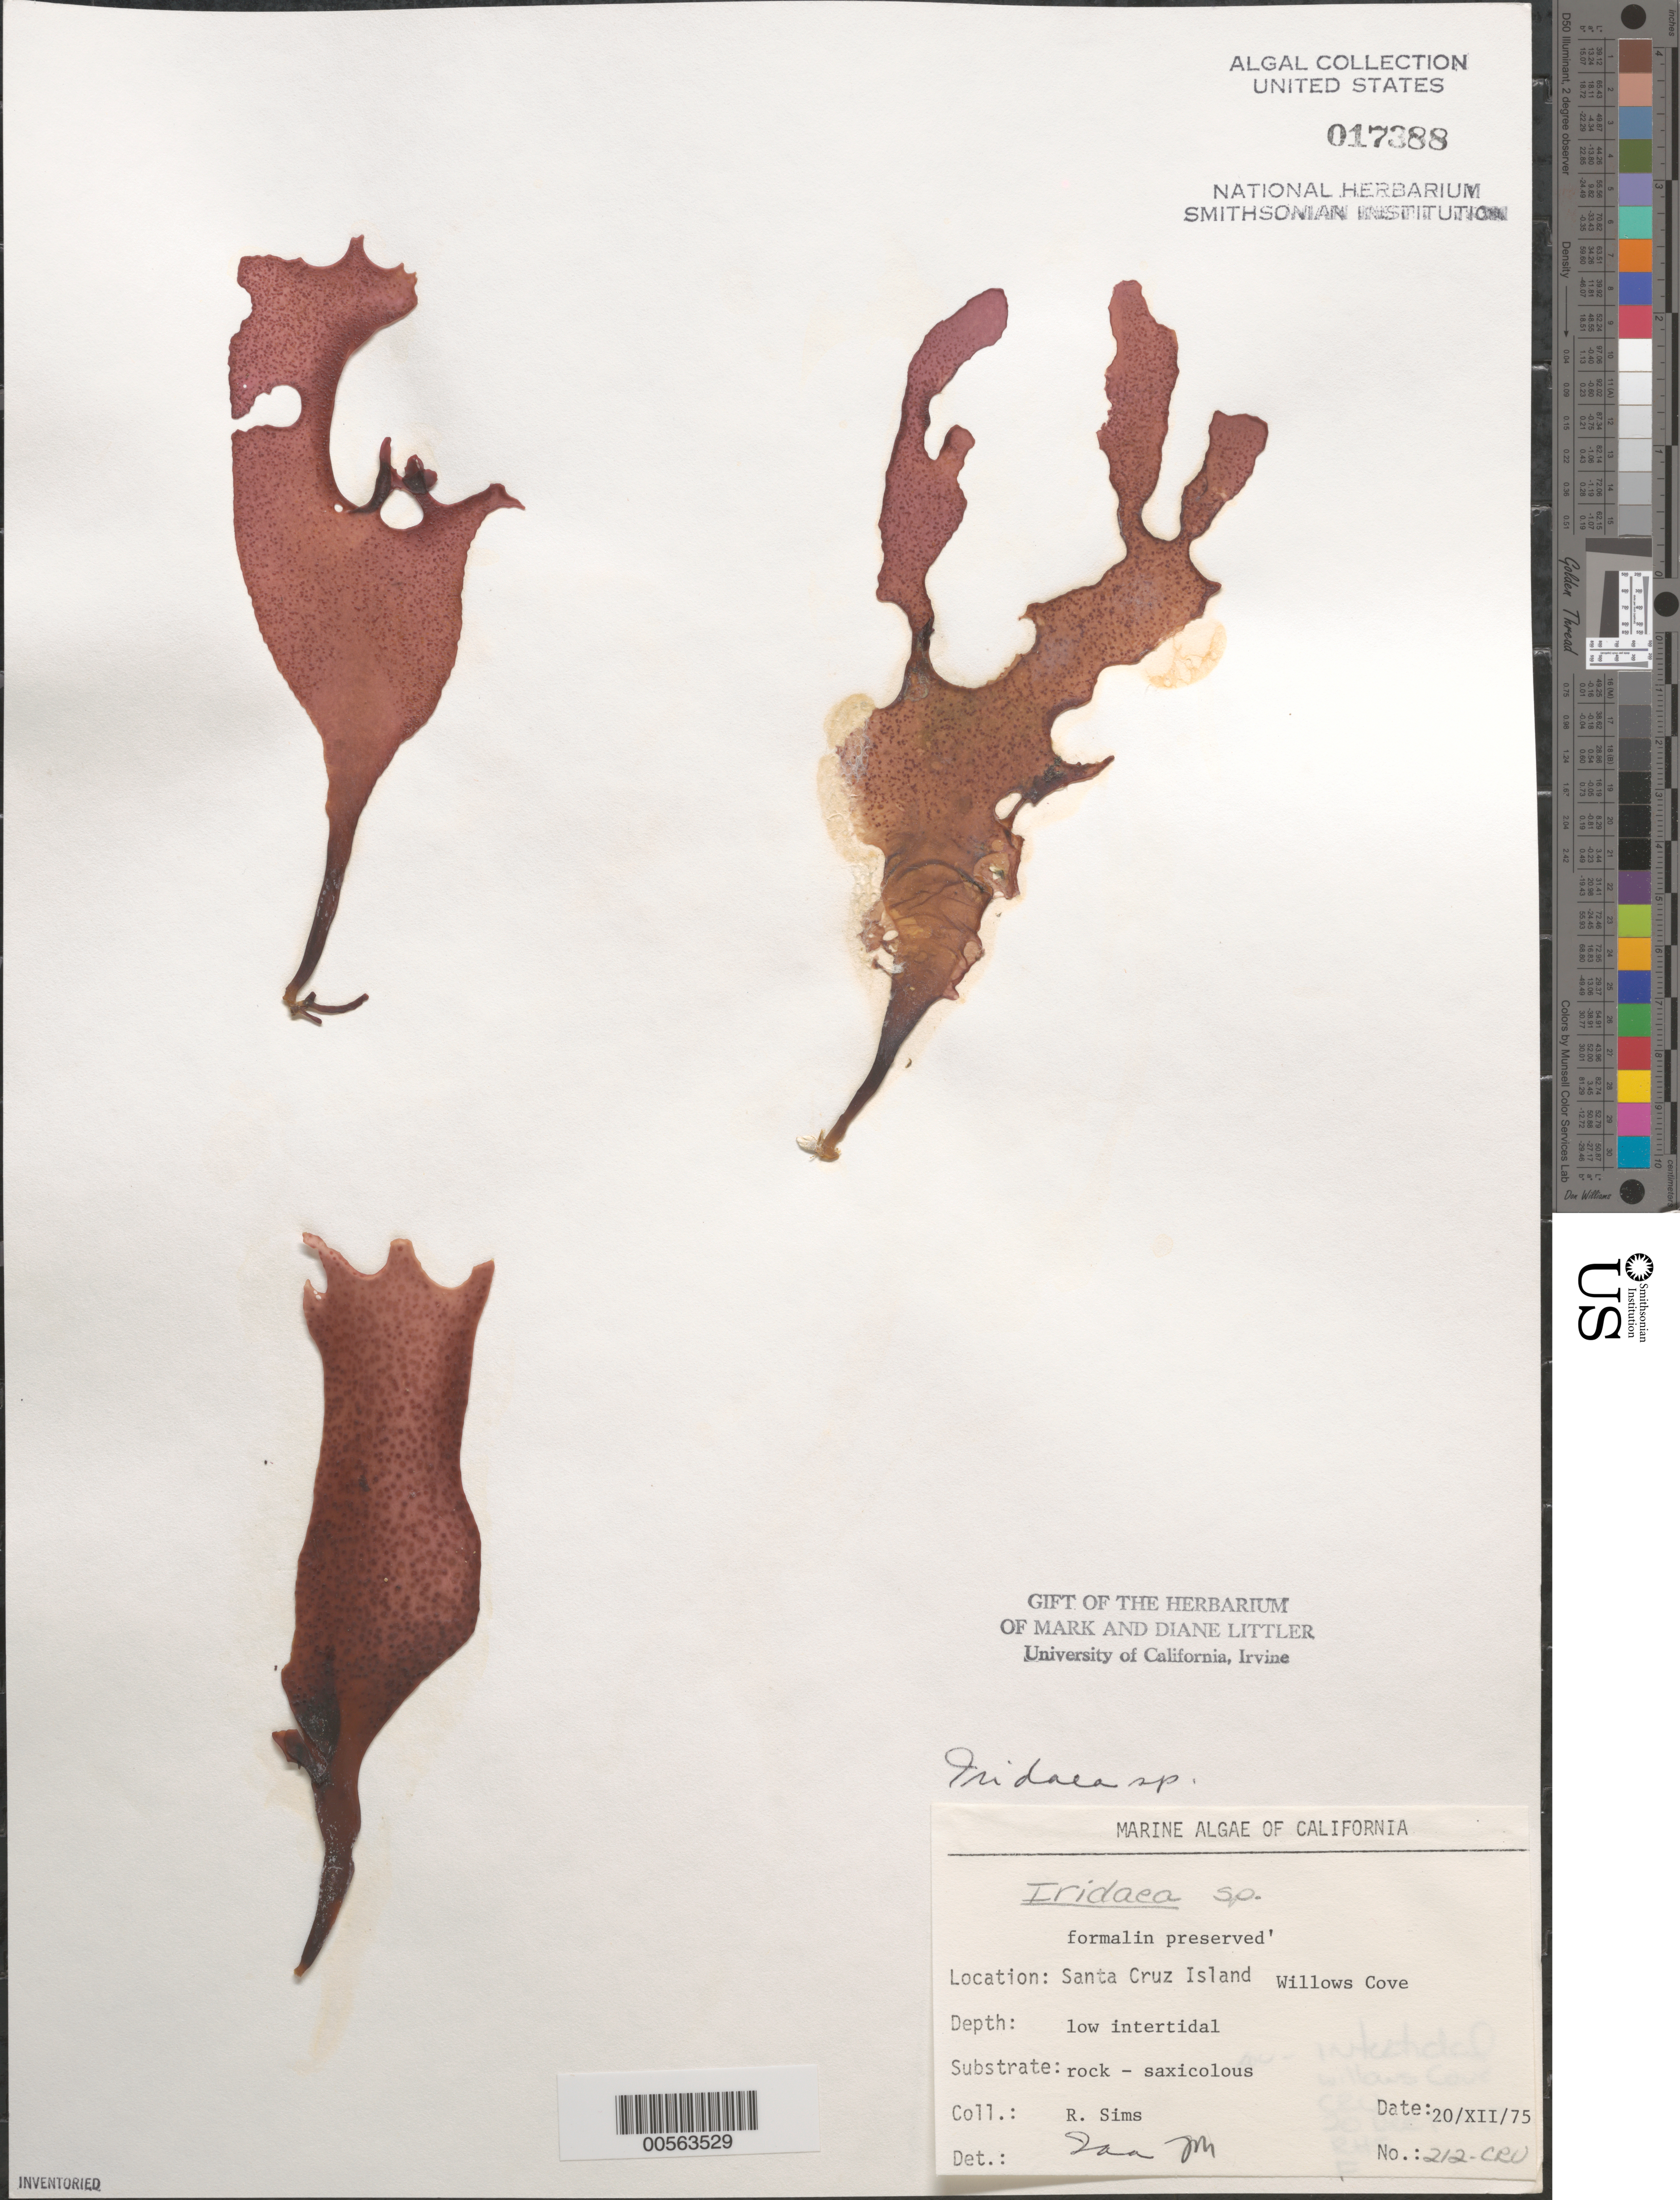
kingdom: Plantae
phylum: Rhodophyta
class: Florideophyceae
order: Gigartinales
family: Gigartinaceae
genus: Iridaea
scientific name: Iridaea sp.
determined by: Abbott, I. A.; Murray, S. N.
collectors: R. H. Sims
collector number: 212-CRU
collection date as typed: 20 Dec 1975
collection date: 1975-12-20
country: United States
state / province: California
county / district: Santa Barbara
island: Santa Cruz Island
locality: Willows Cove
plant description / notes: BLM-SOCALBIGHT Rocky Intertidal Survey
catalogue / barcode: US 17388